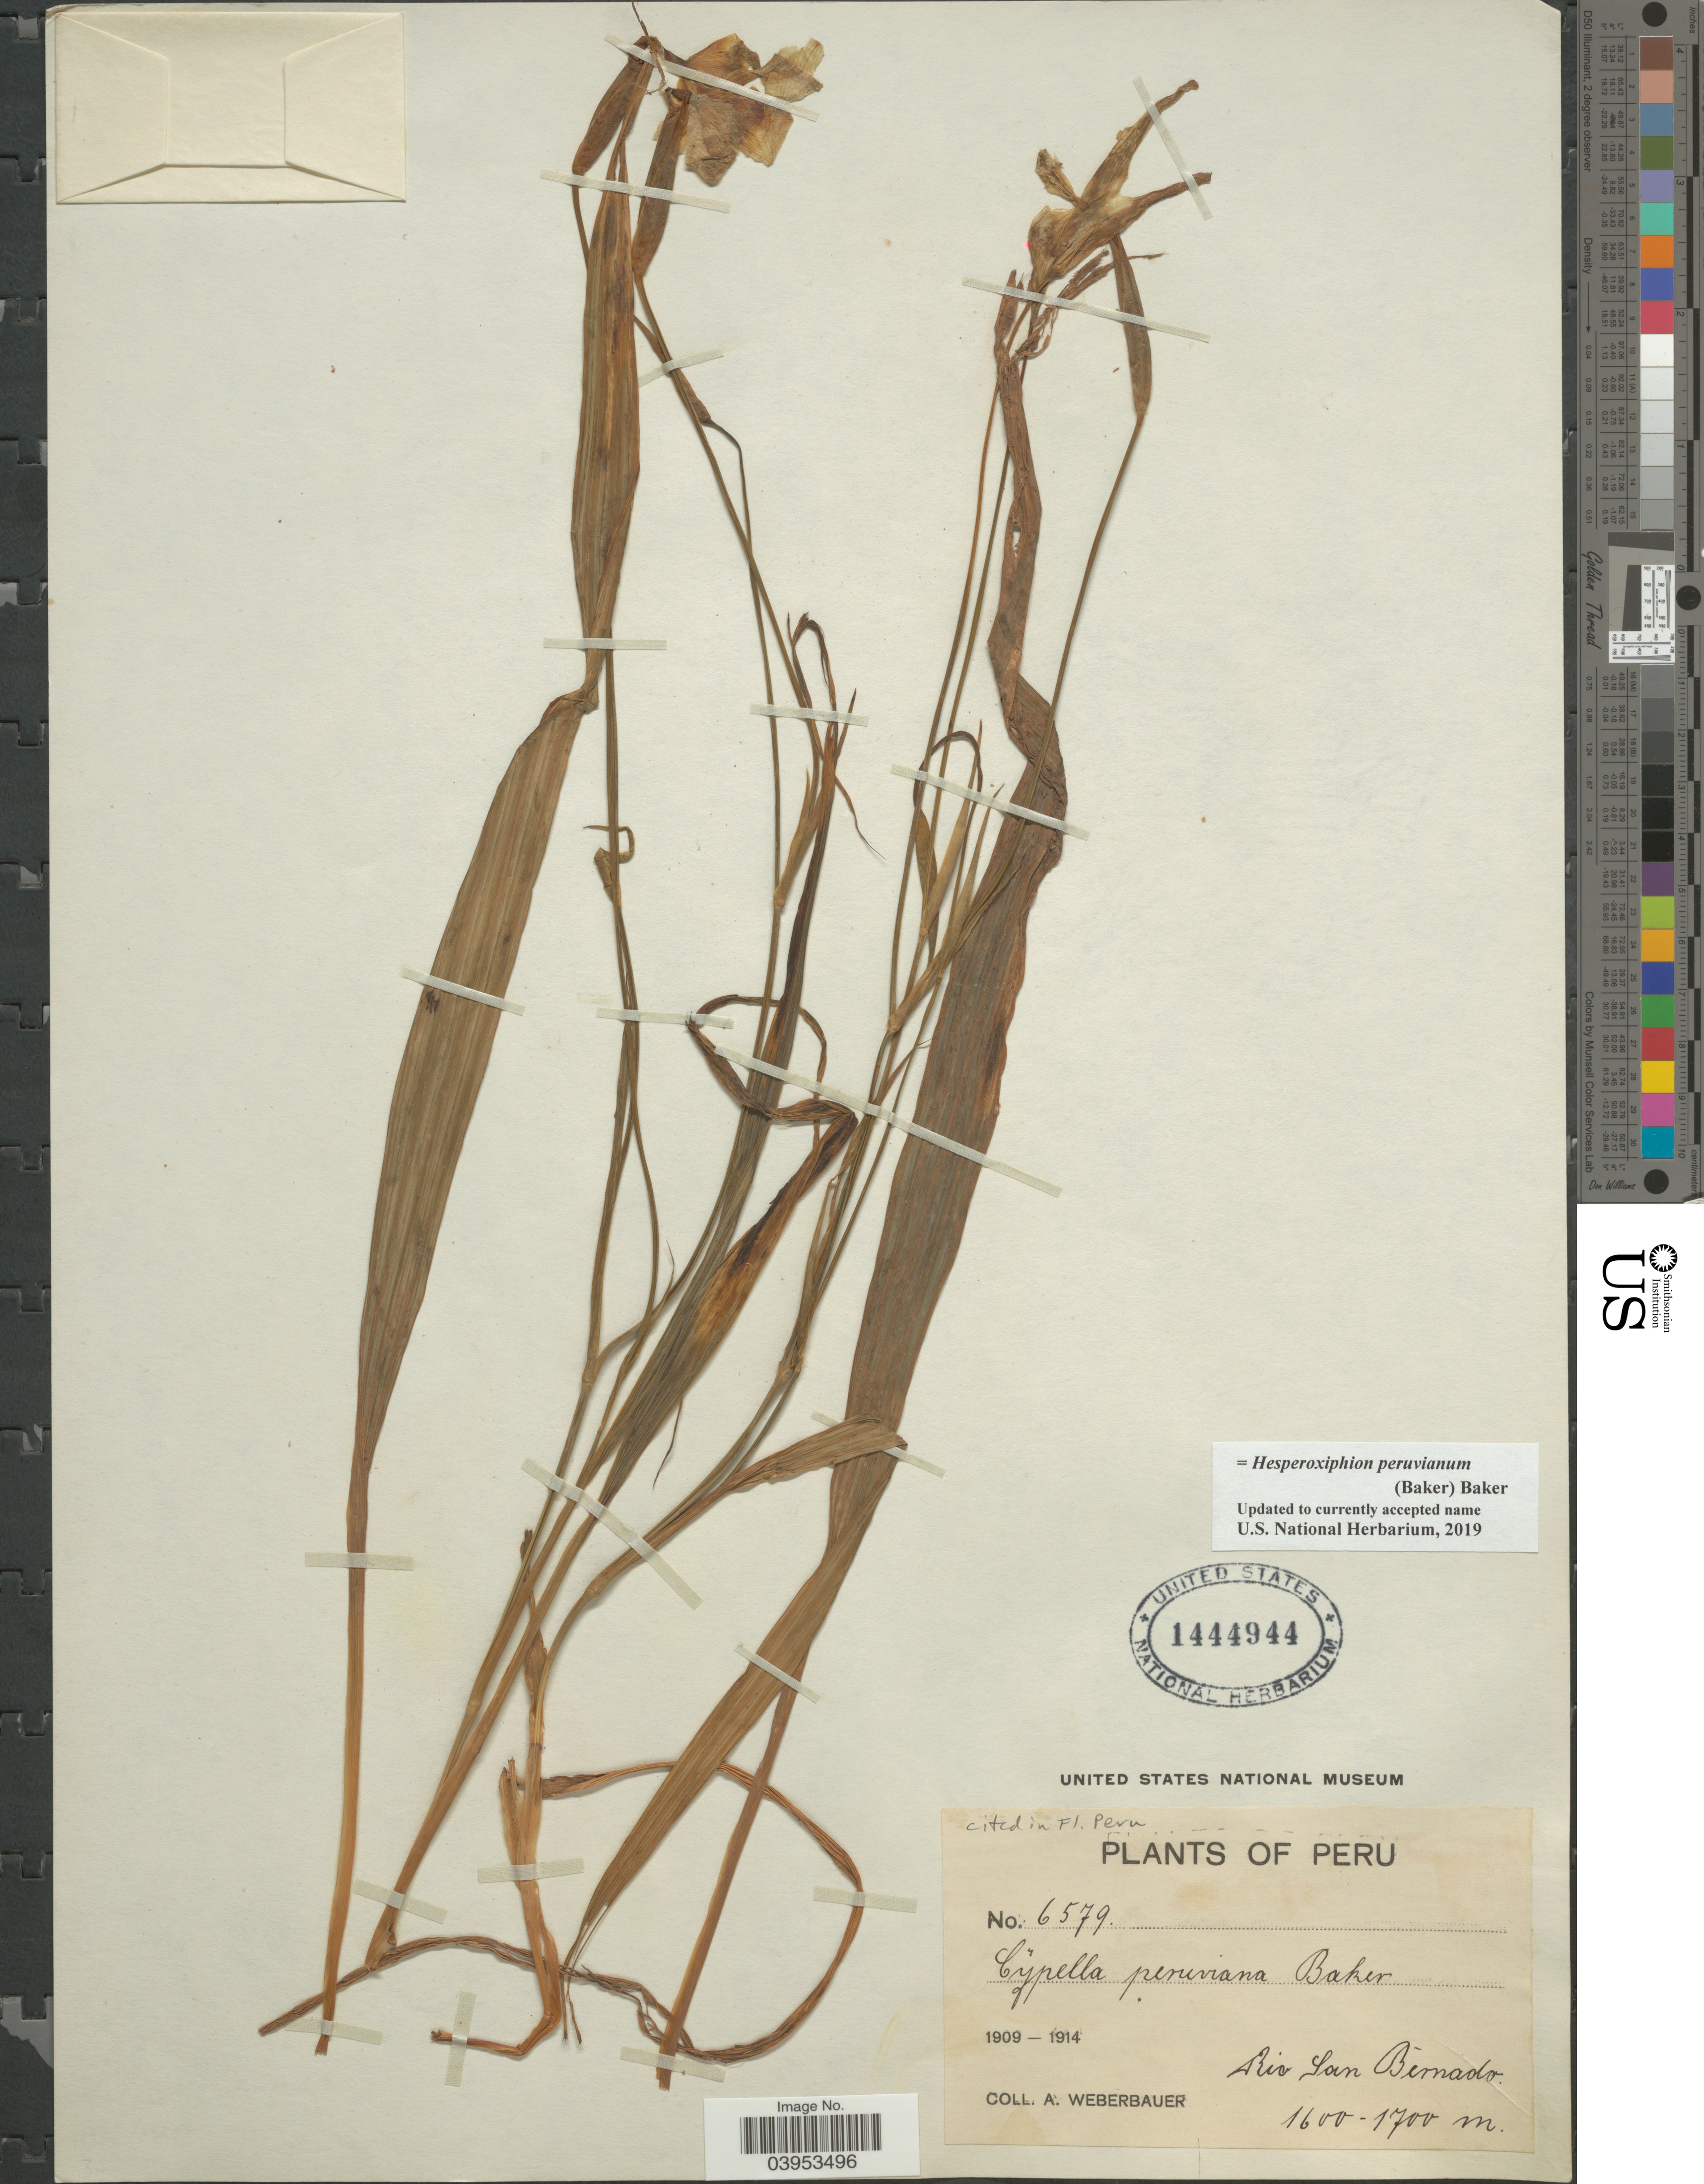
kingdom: Plantae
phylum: Tracheophyta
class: Liliopsida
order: Asparagales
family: Iridaceae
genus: Hesperoxiphion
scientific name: Hesperoxiphion peruvianum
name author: Baker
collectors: A. Weberbauer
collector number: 6579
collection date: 1909/1914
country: Peru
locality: Rio San Bernado.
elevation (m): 1600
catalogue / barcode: US 1444944